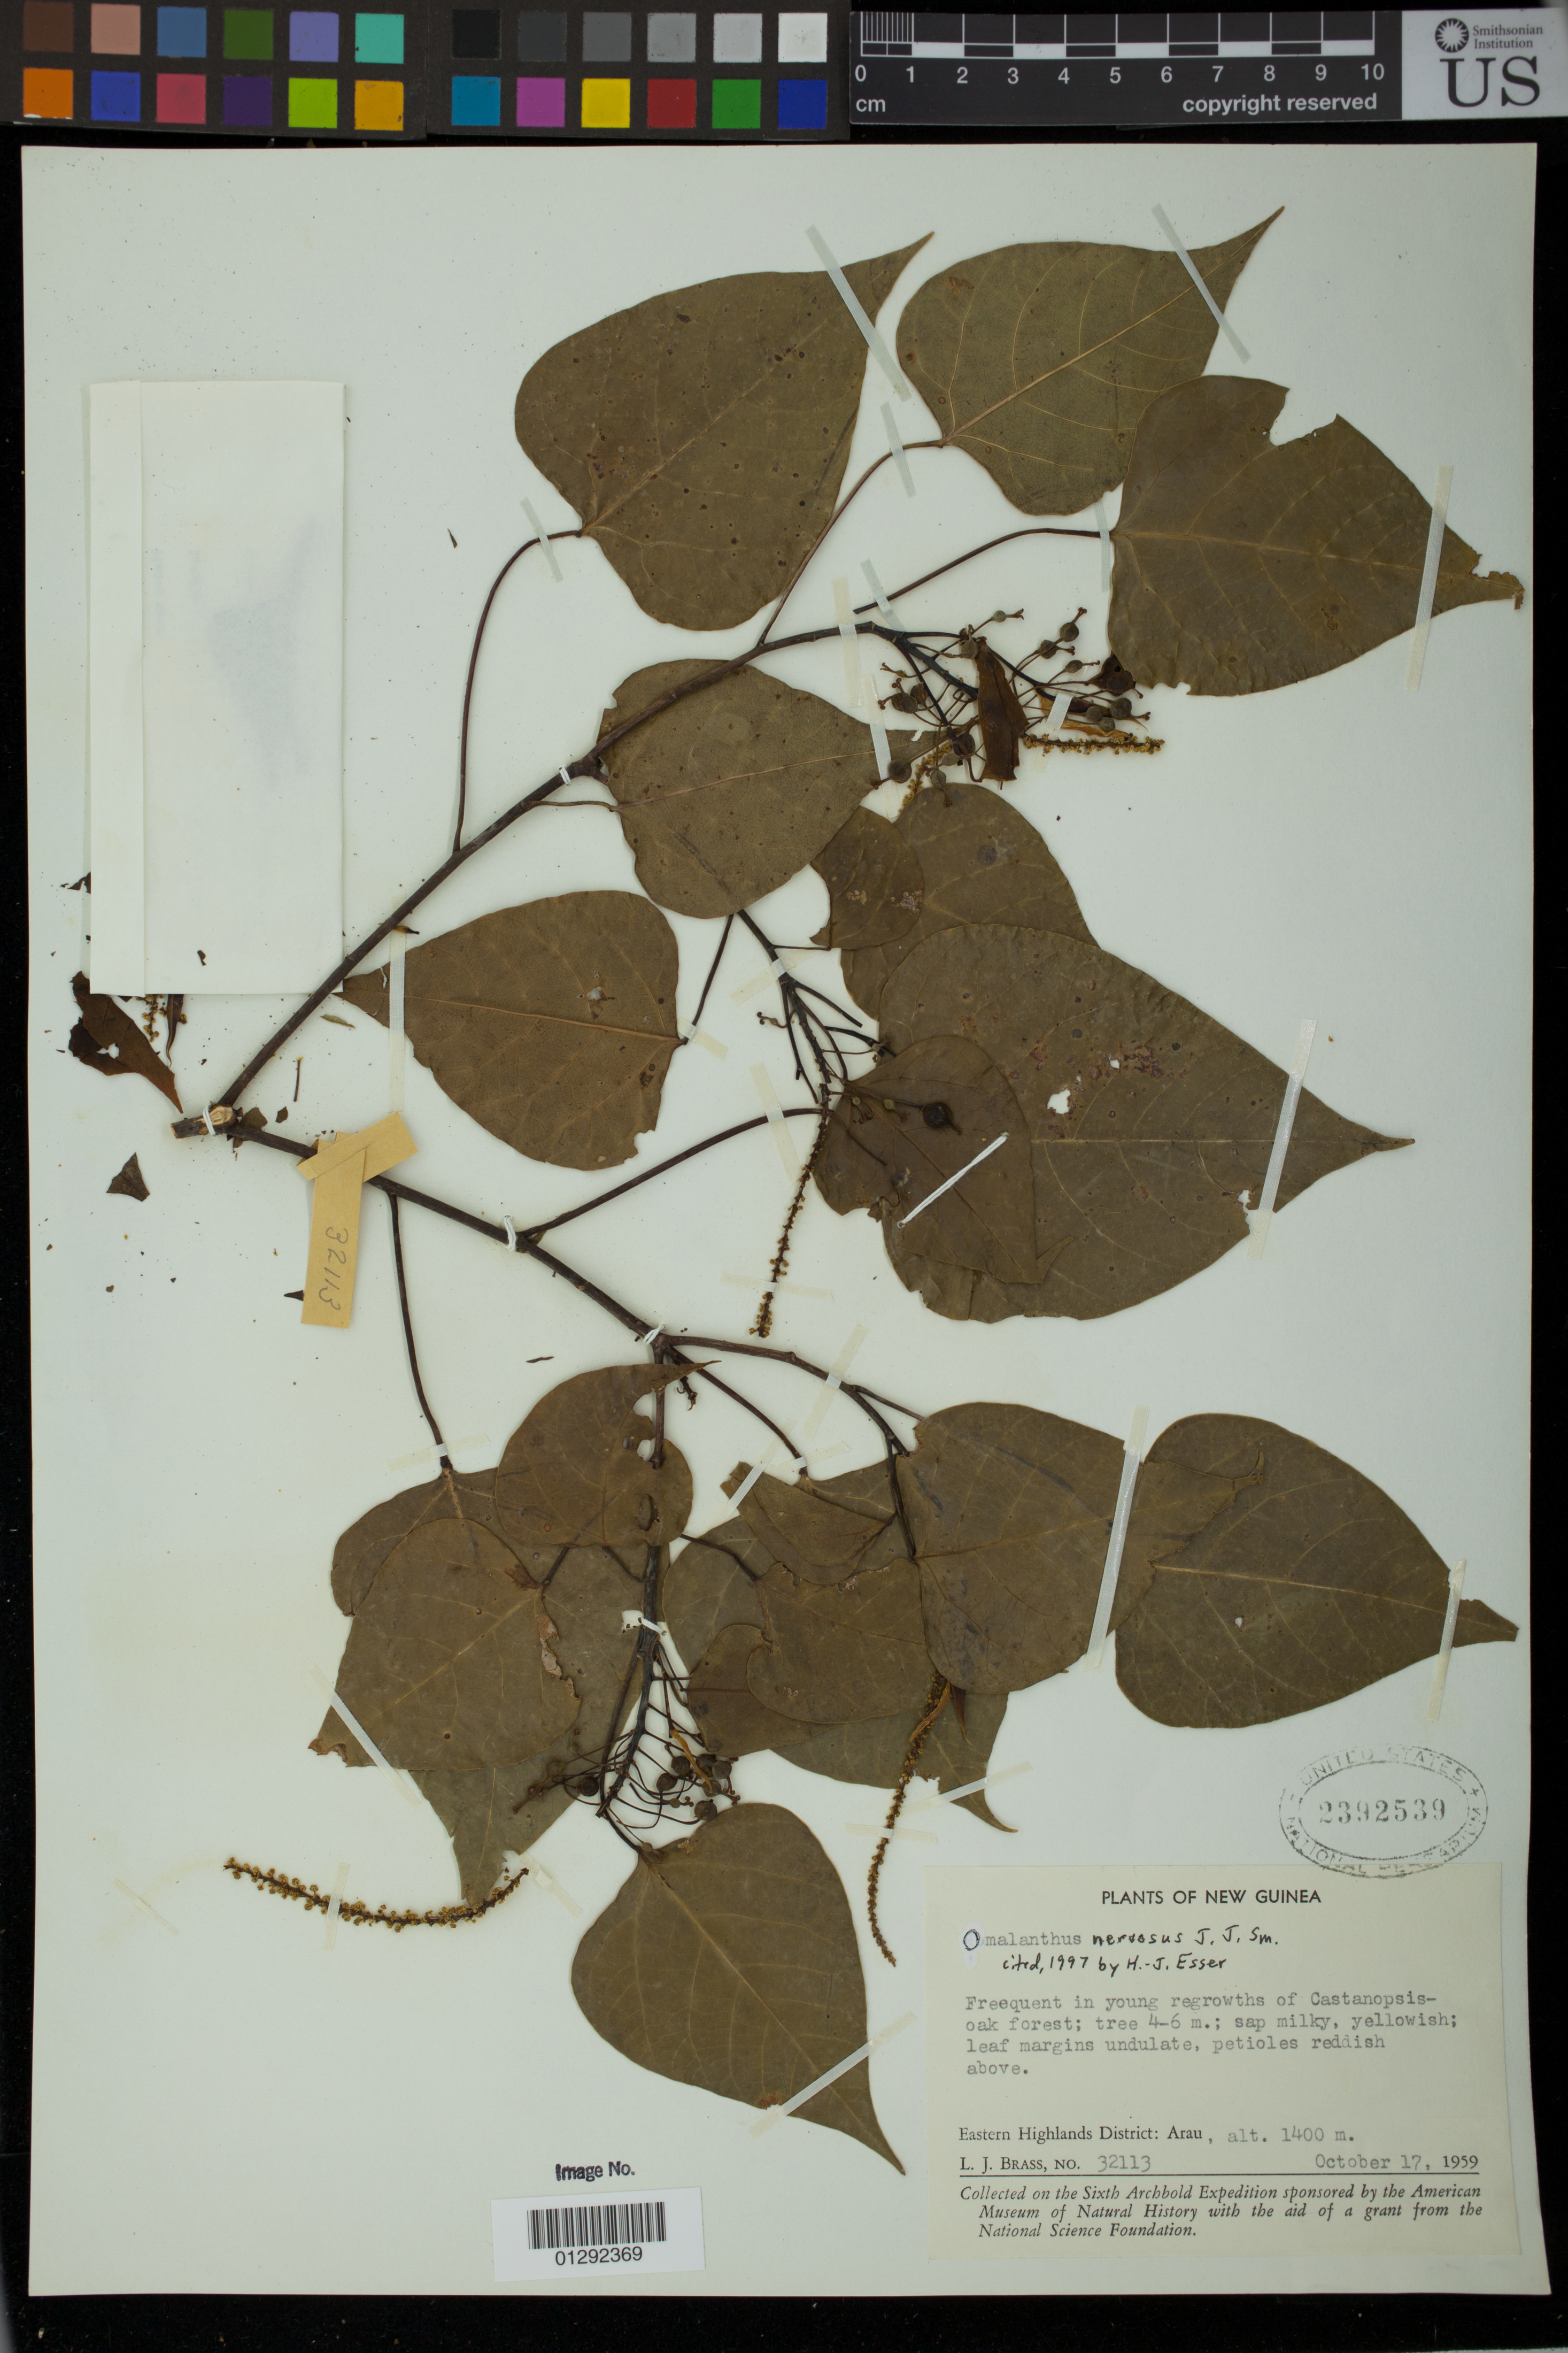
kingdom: Plantae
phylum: Tracheophyta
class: Magnoliopsida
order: Malpighiales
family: Euphorbiaceae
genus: Homalanthus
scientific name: Homalanthus nervosus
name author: J.J. Sm.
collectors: L. J. Brass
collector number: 32113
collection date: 1959-10-17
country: Papua New Guinea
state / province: Eastern Highlands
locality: Eastern Highlands District: Arau.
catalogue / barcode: US 2392539